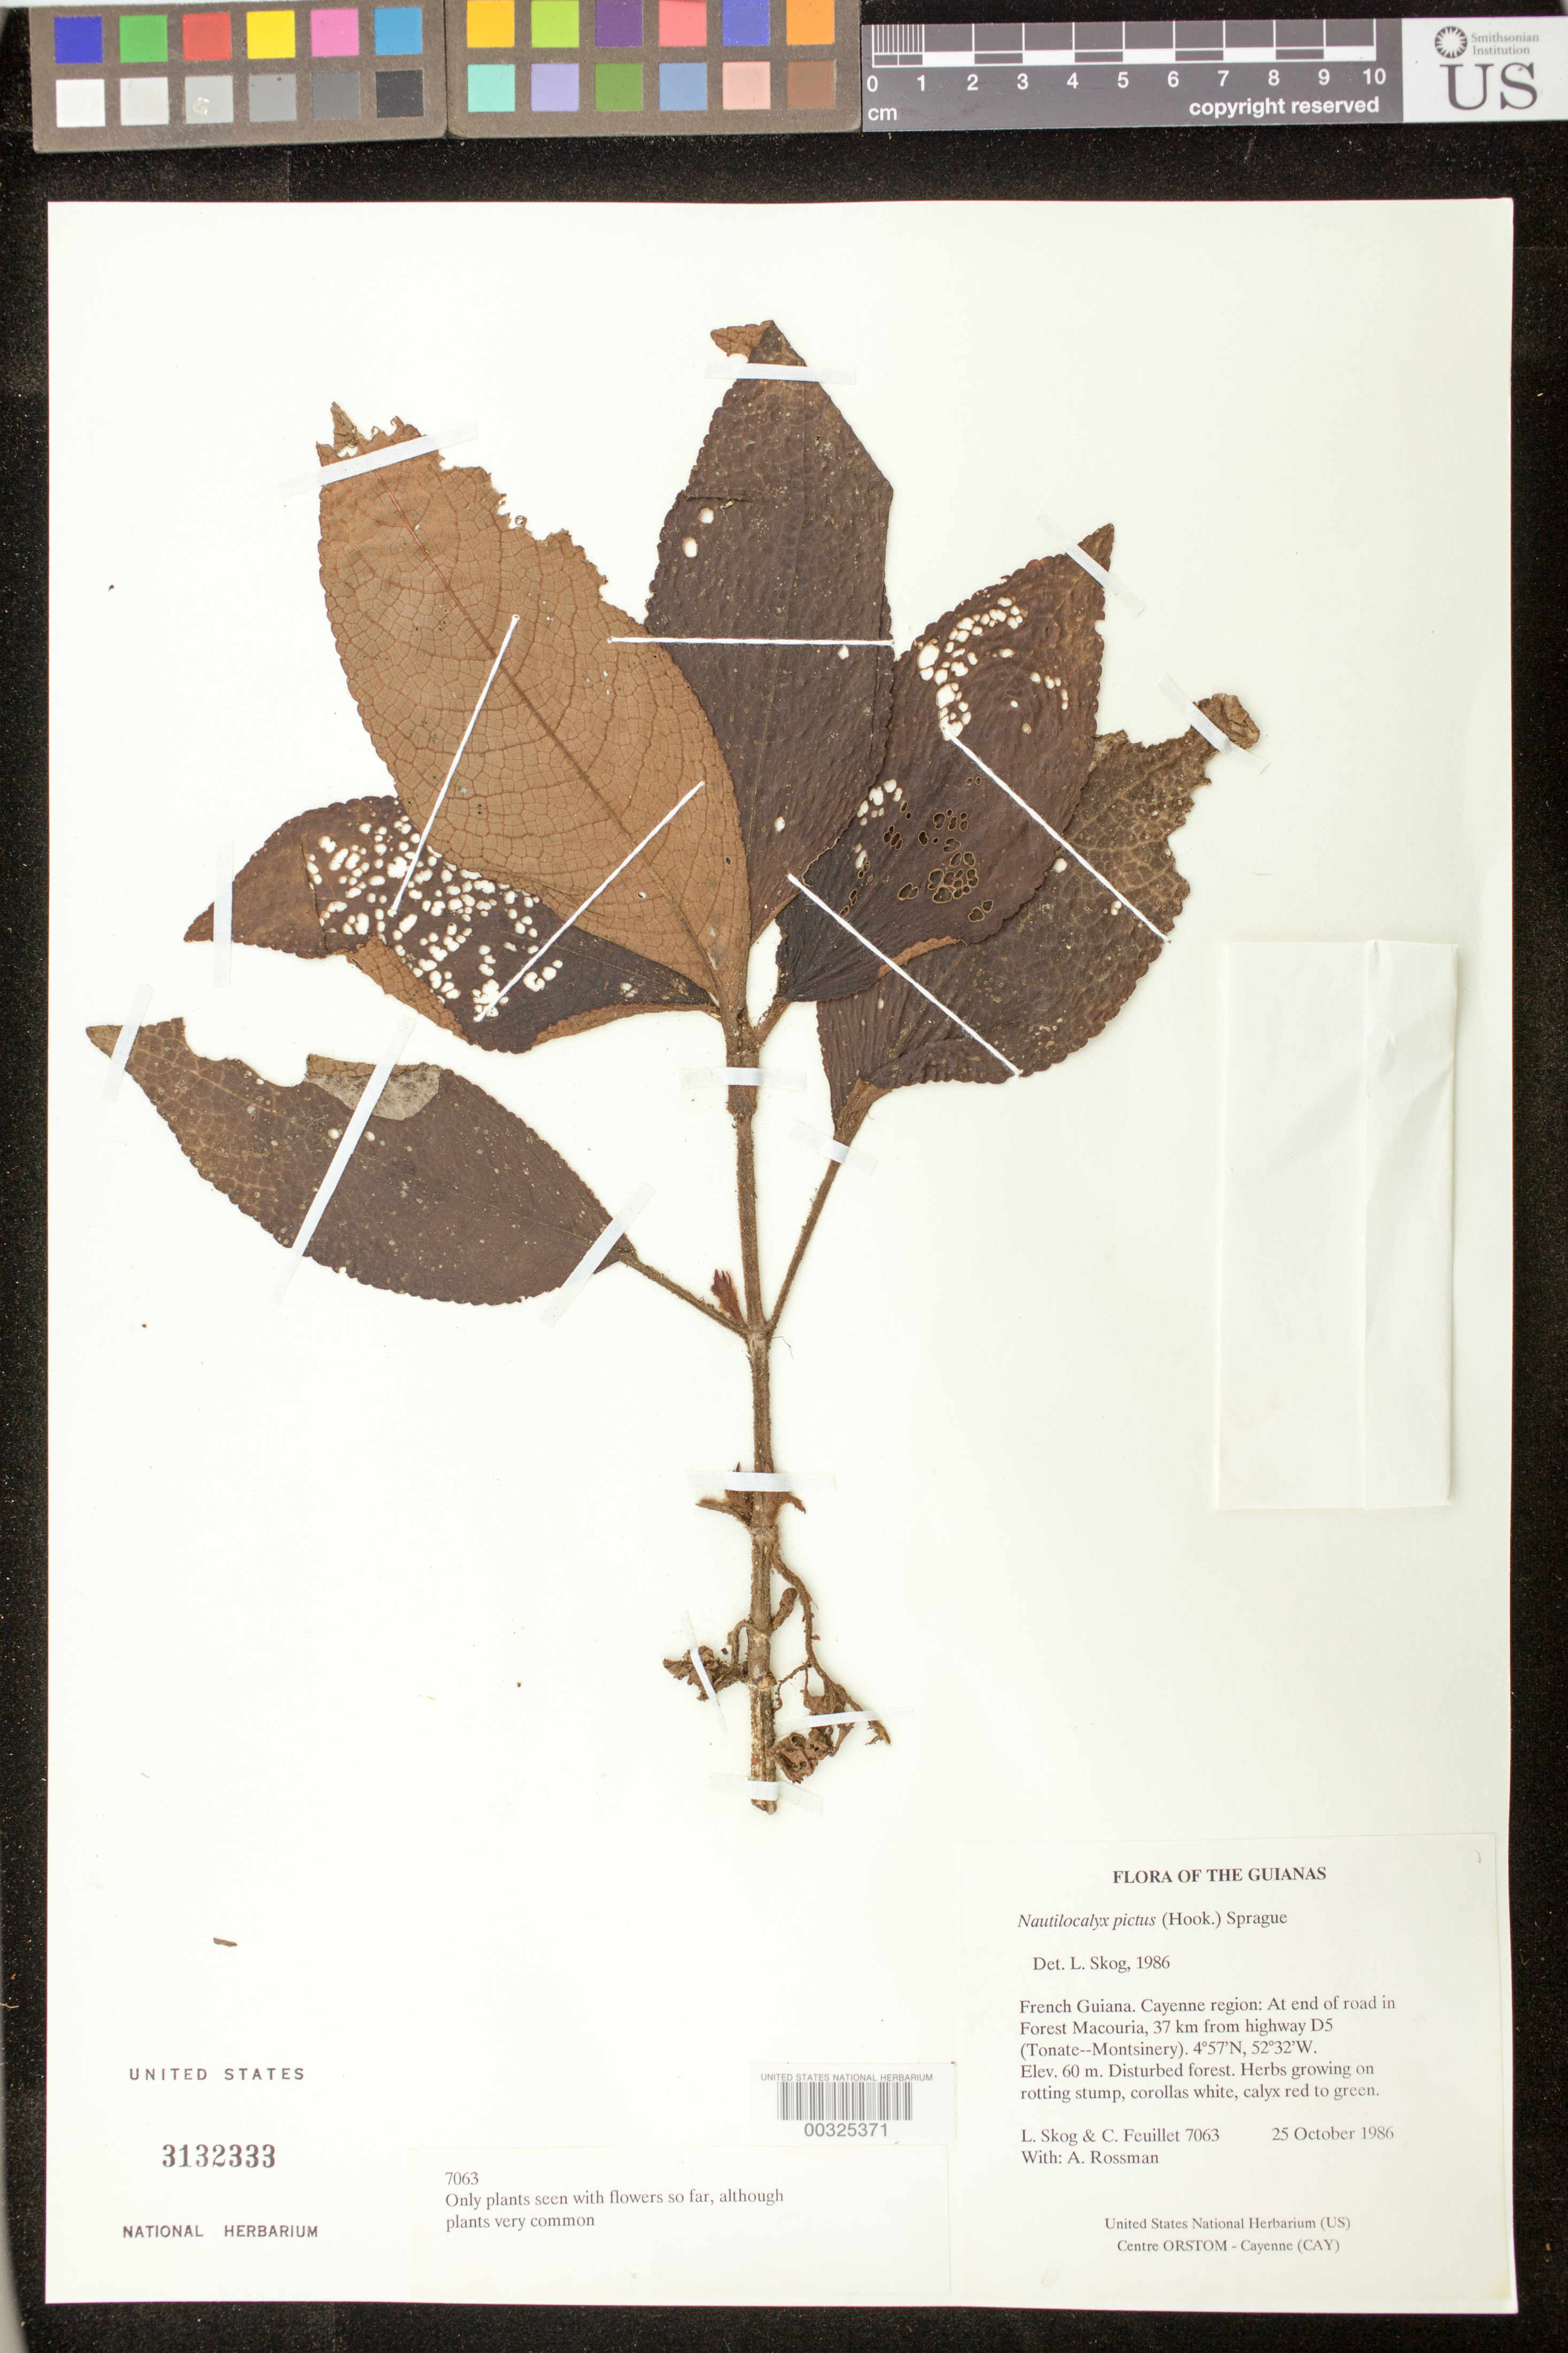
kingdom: Plantae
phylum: Tracheophyta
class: Magnoliopsida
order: Lamiales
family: Gesneriaceae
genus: Nautilocalyx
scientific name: Nautilocalyx pictus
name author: (Hook.) Sprague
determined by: Skog, Laurence E.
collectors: L. E. Skog, C. Feuillet & A. Rossman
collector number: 7063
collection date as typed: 25 Oct 1986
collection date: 1986-10-25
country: French Guiana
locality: Cayenne region: at end of road in Forest Macouria, 37 km from highway D5 (Tonate--Montsinery)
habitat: Disturbed forest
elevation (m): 60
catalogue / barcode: US 3132333